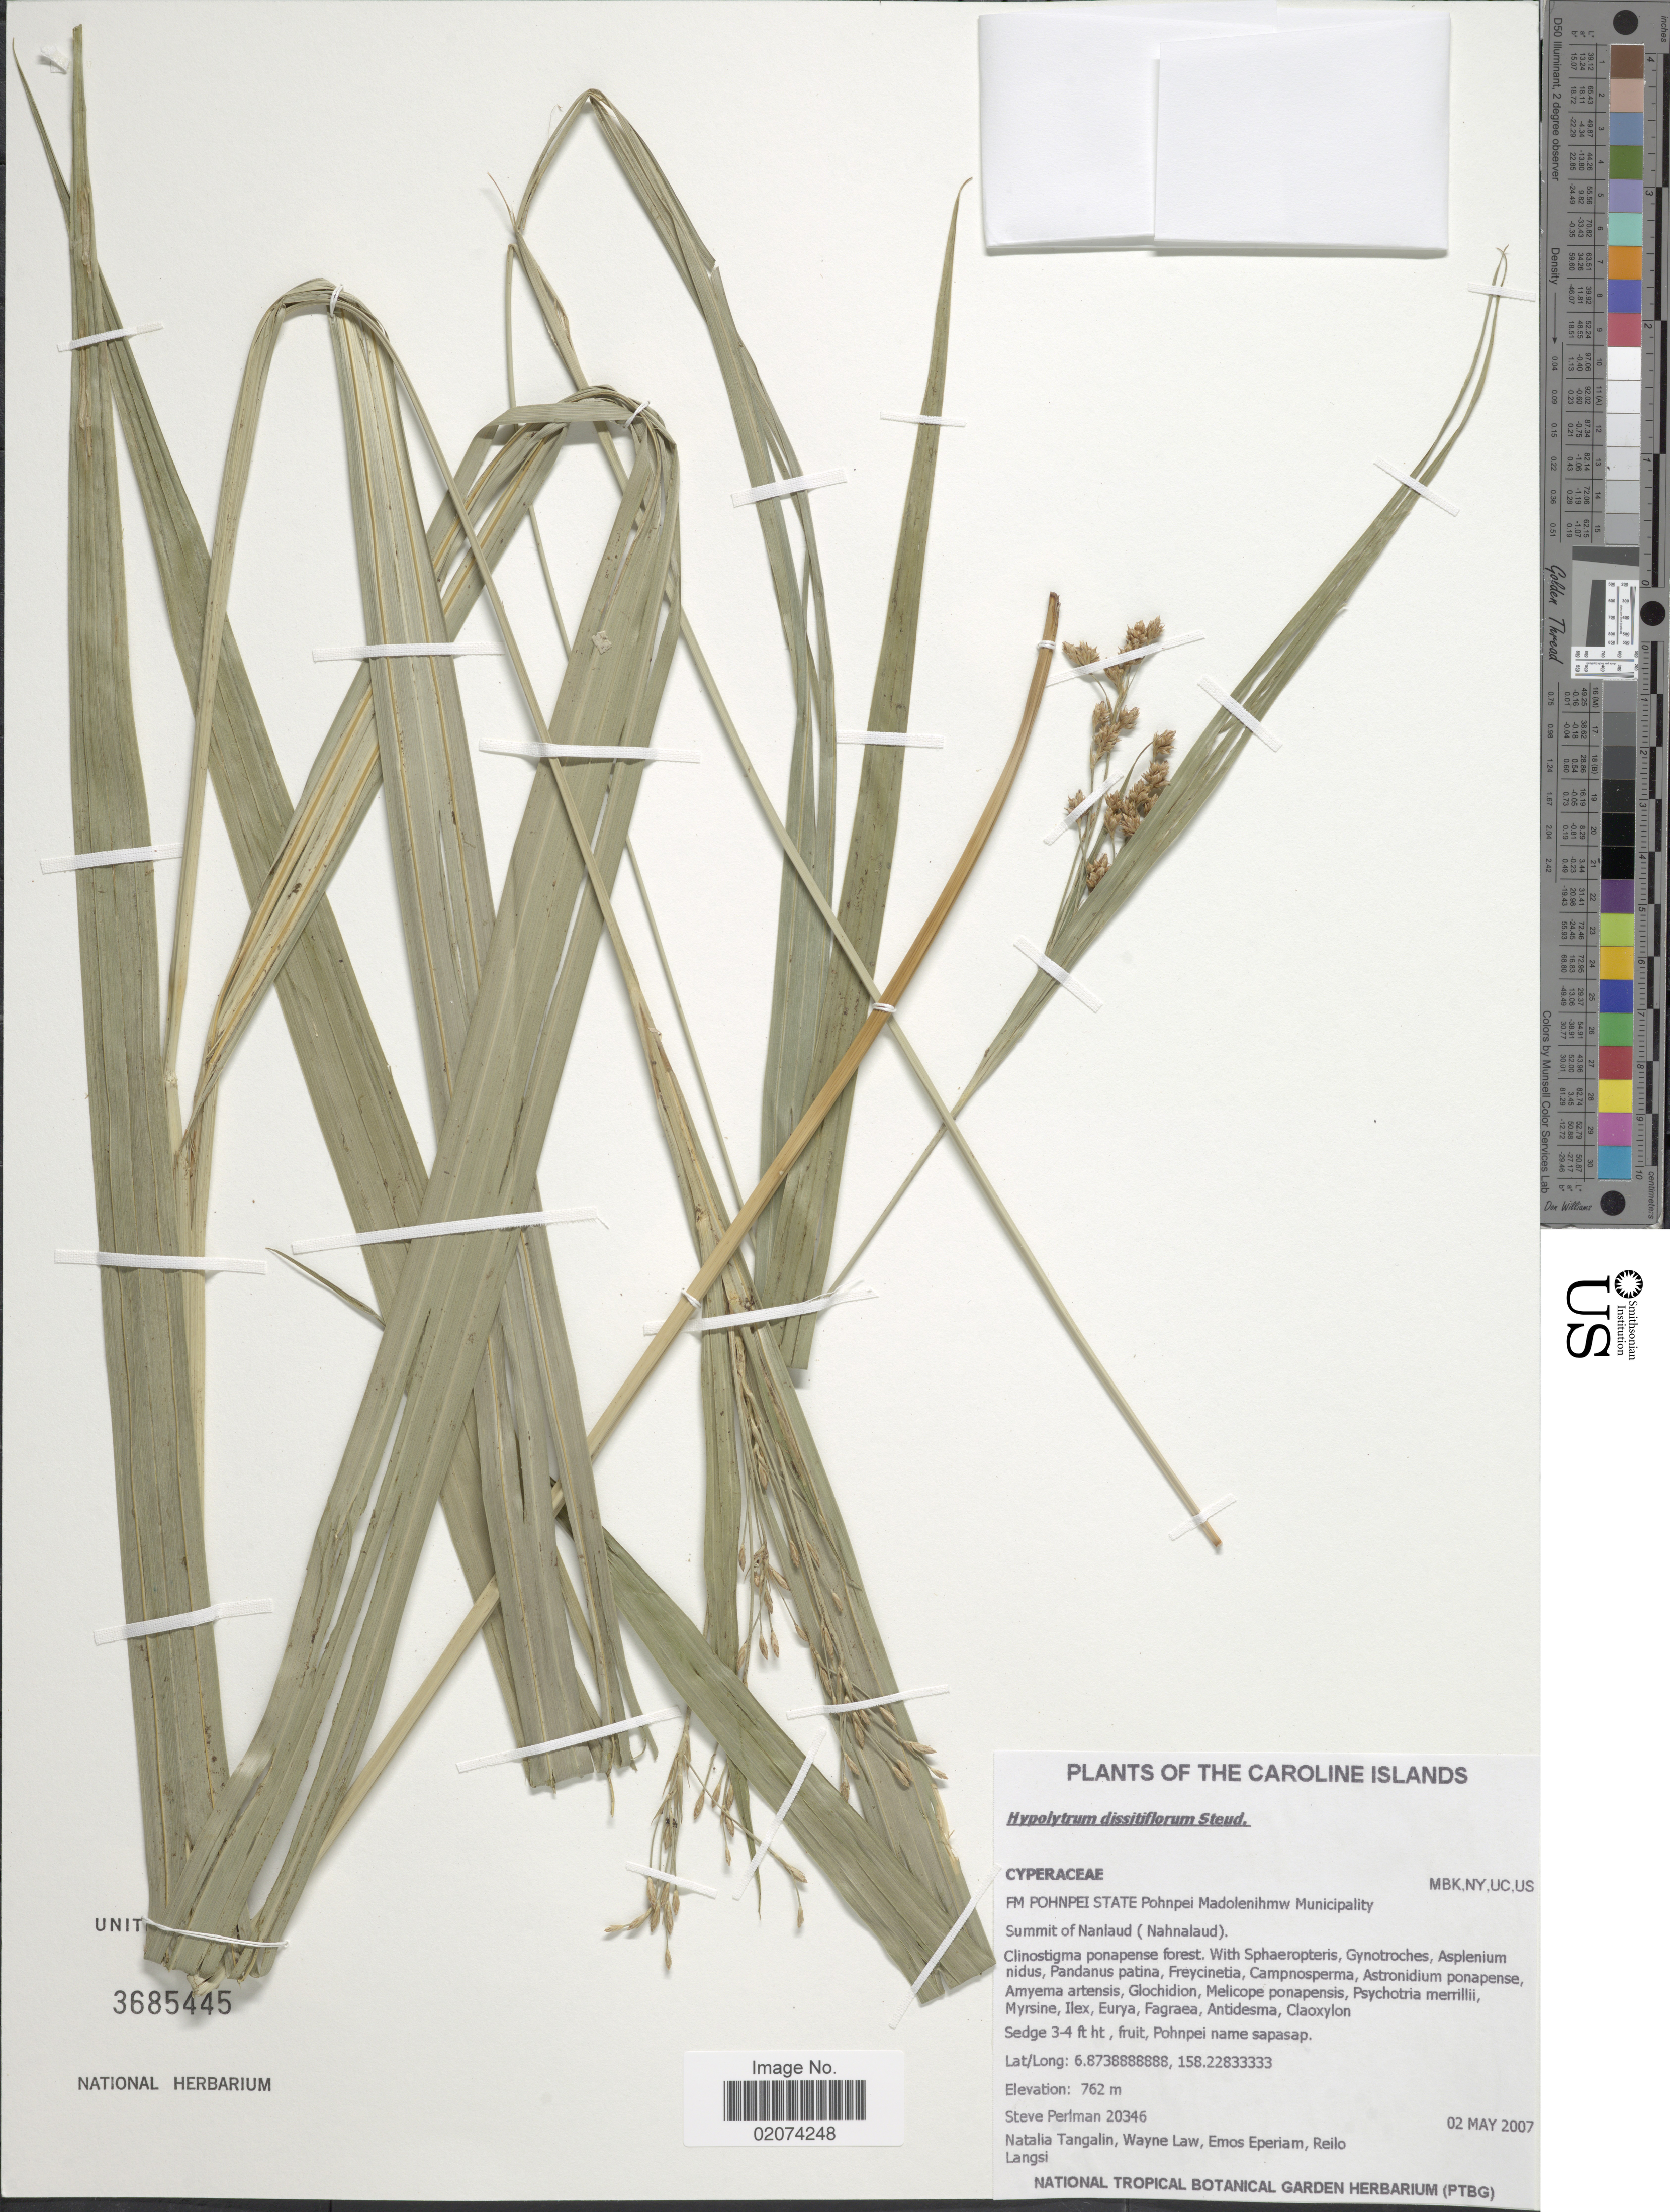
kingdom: Plantae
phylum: Tracheophyta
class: Liliopsida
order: Poales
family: Cyperaceae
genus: Hypolytrum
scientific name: Hypolytrum dissitiflorum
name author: Steud.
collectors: S. Perlman, N. Tangalin, W. Law, E. Eperiam & L. Reilo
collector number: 20346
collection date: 2007-05-02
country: Micronesia, Federated States of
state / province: Pohnpei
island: Pohnpei [Ponape]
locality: Caroline Islands. Pohnpei State Pohnpei Madolenihmw Municipality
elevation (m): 762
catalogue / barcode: US 3685445